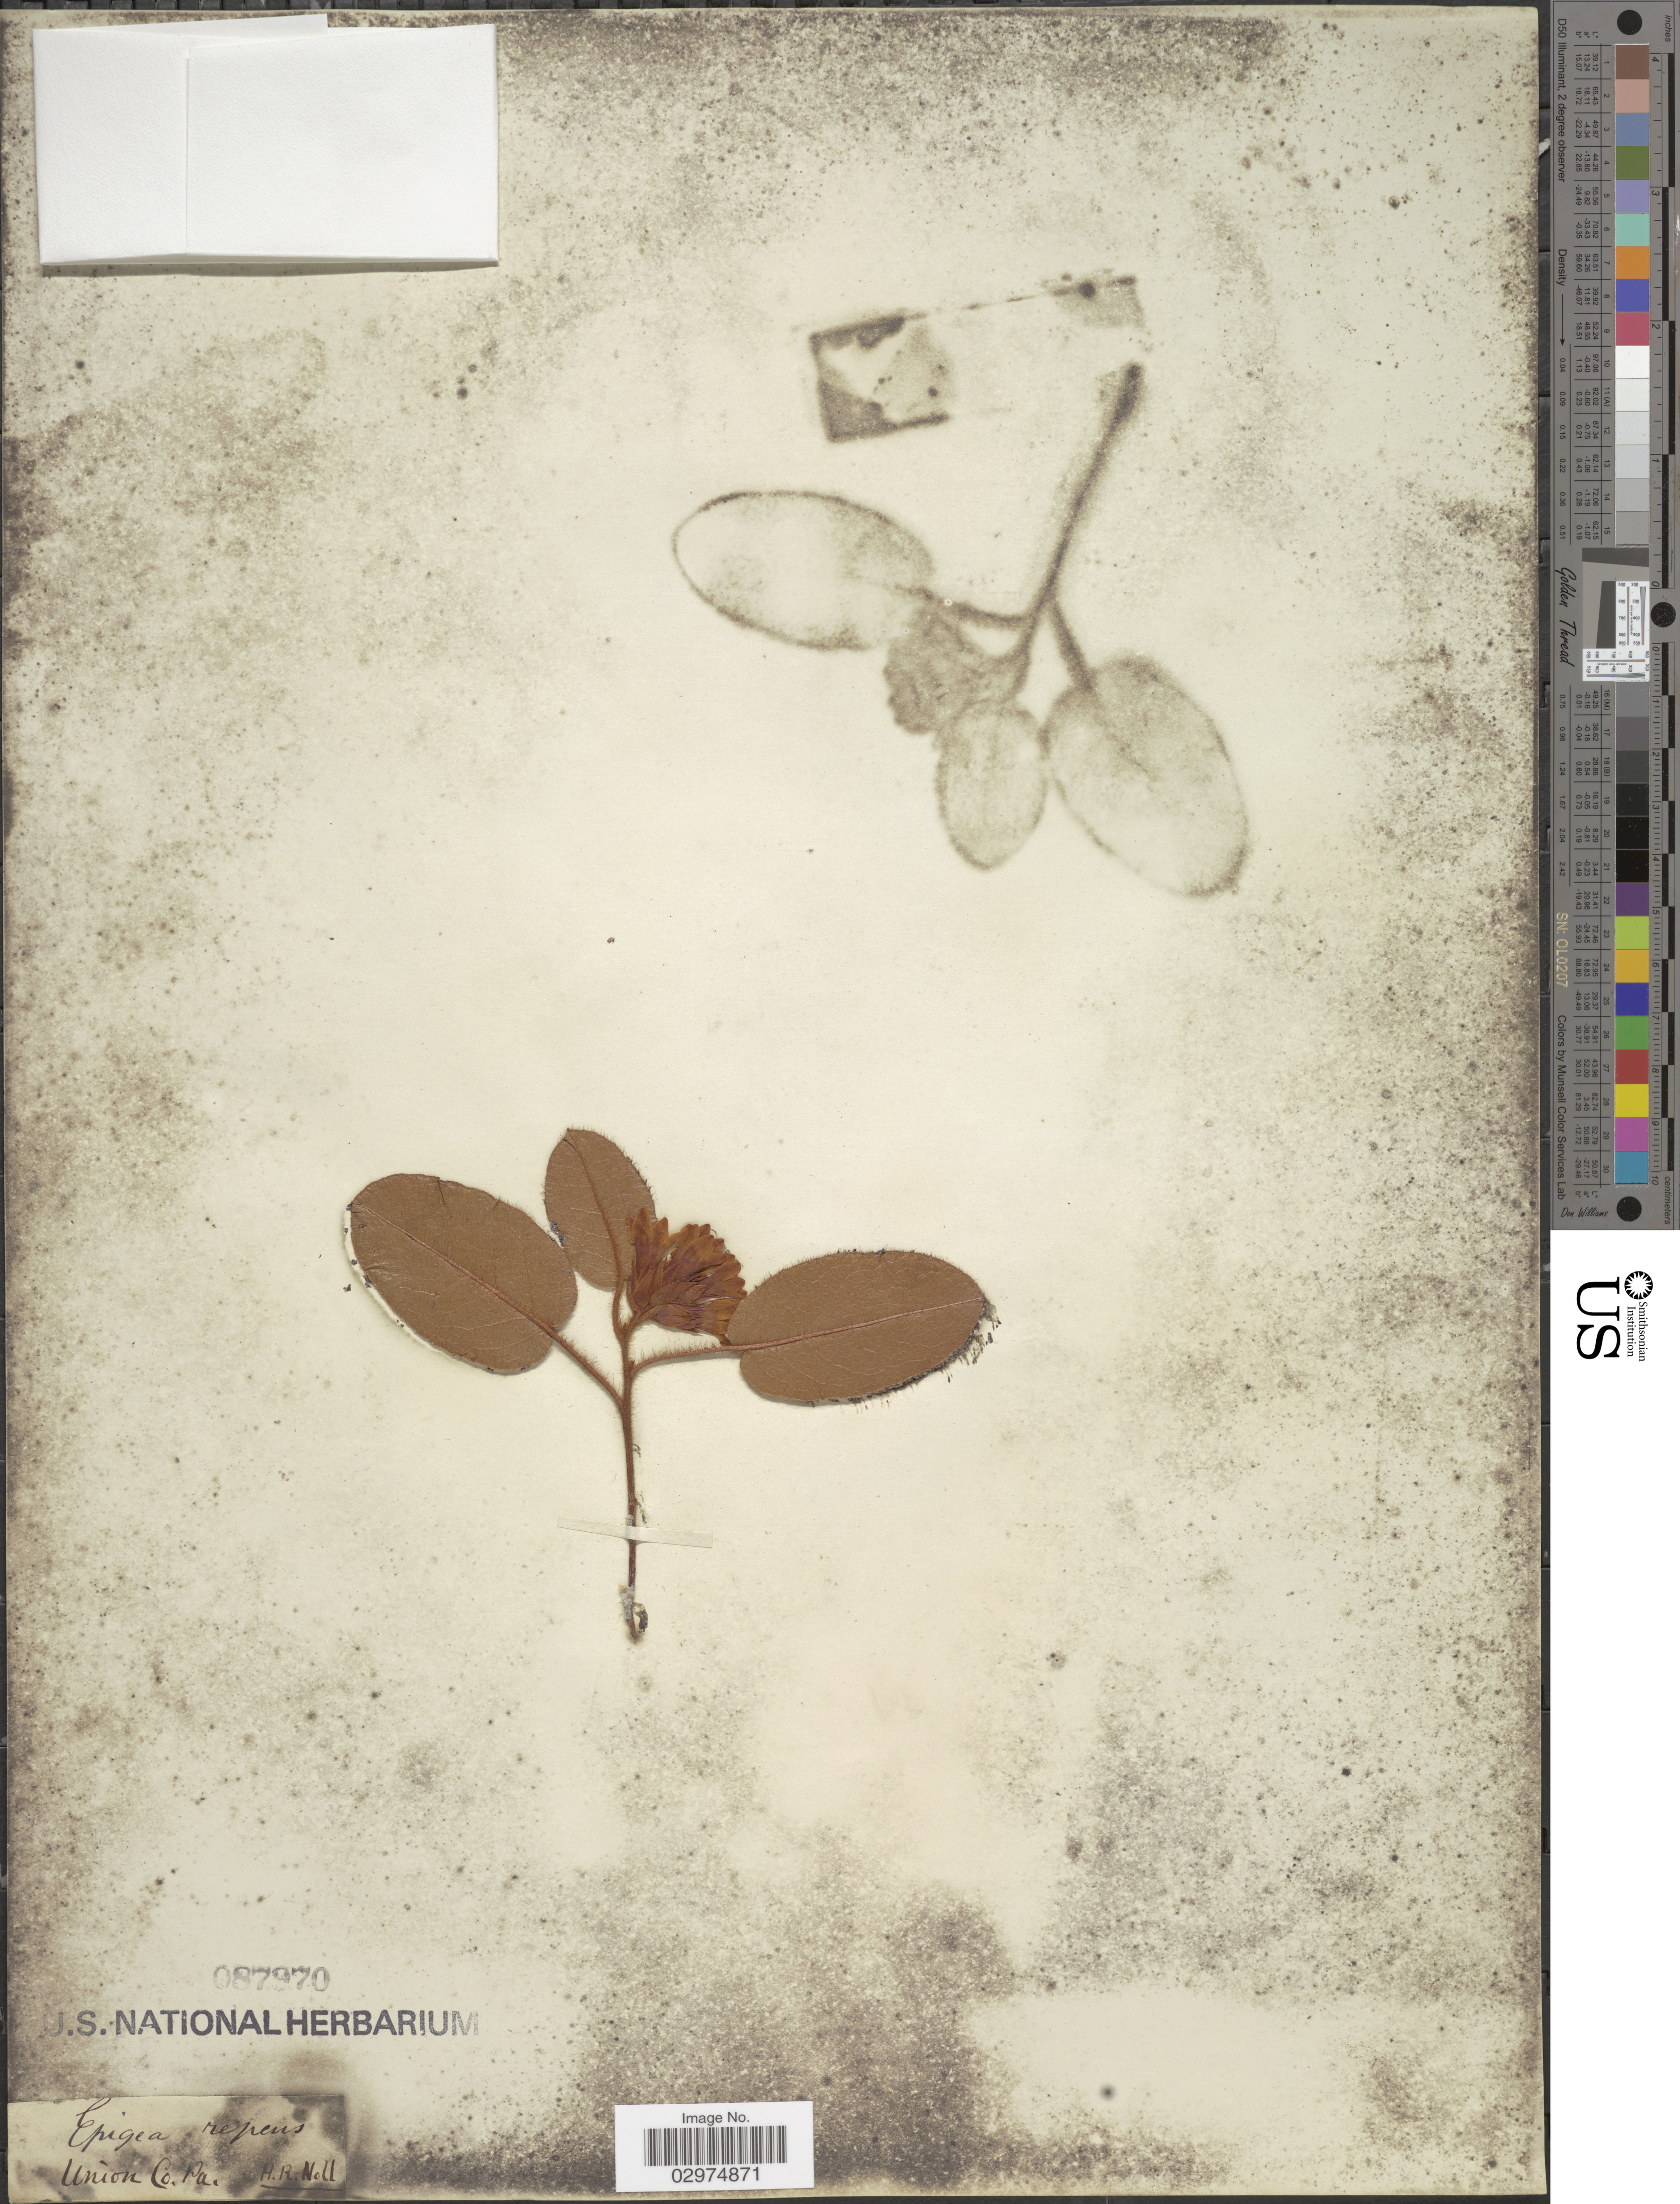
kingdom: Plantae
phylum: Tracheophyta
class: Magnoliopsida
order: Ericales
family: Ericaceae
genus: Epigaea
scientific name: Epigaea repens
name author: L.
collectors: H. Noll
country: United States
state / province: Pennsylvania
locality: Union Co.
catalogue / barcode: US 87970